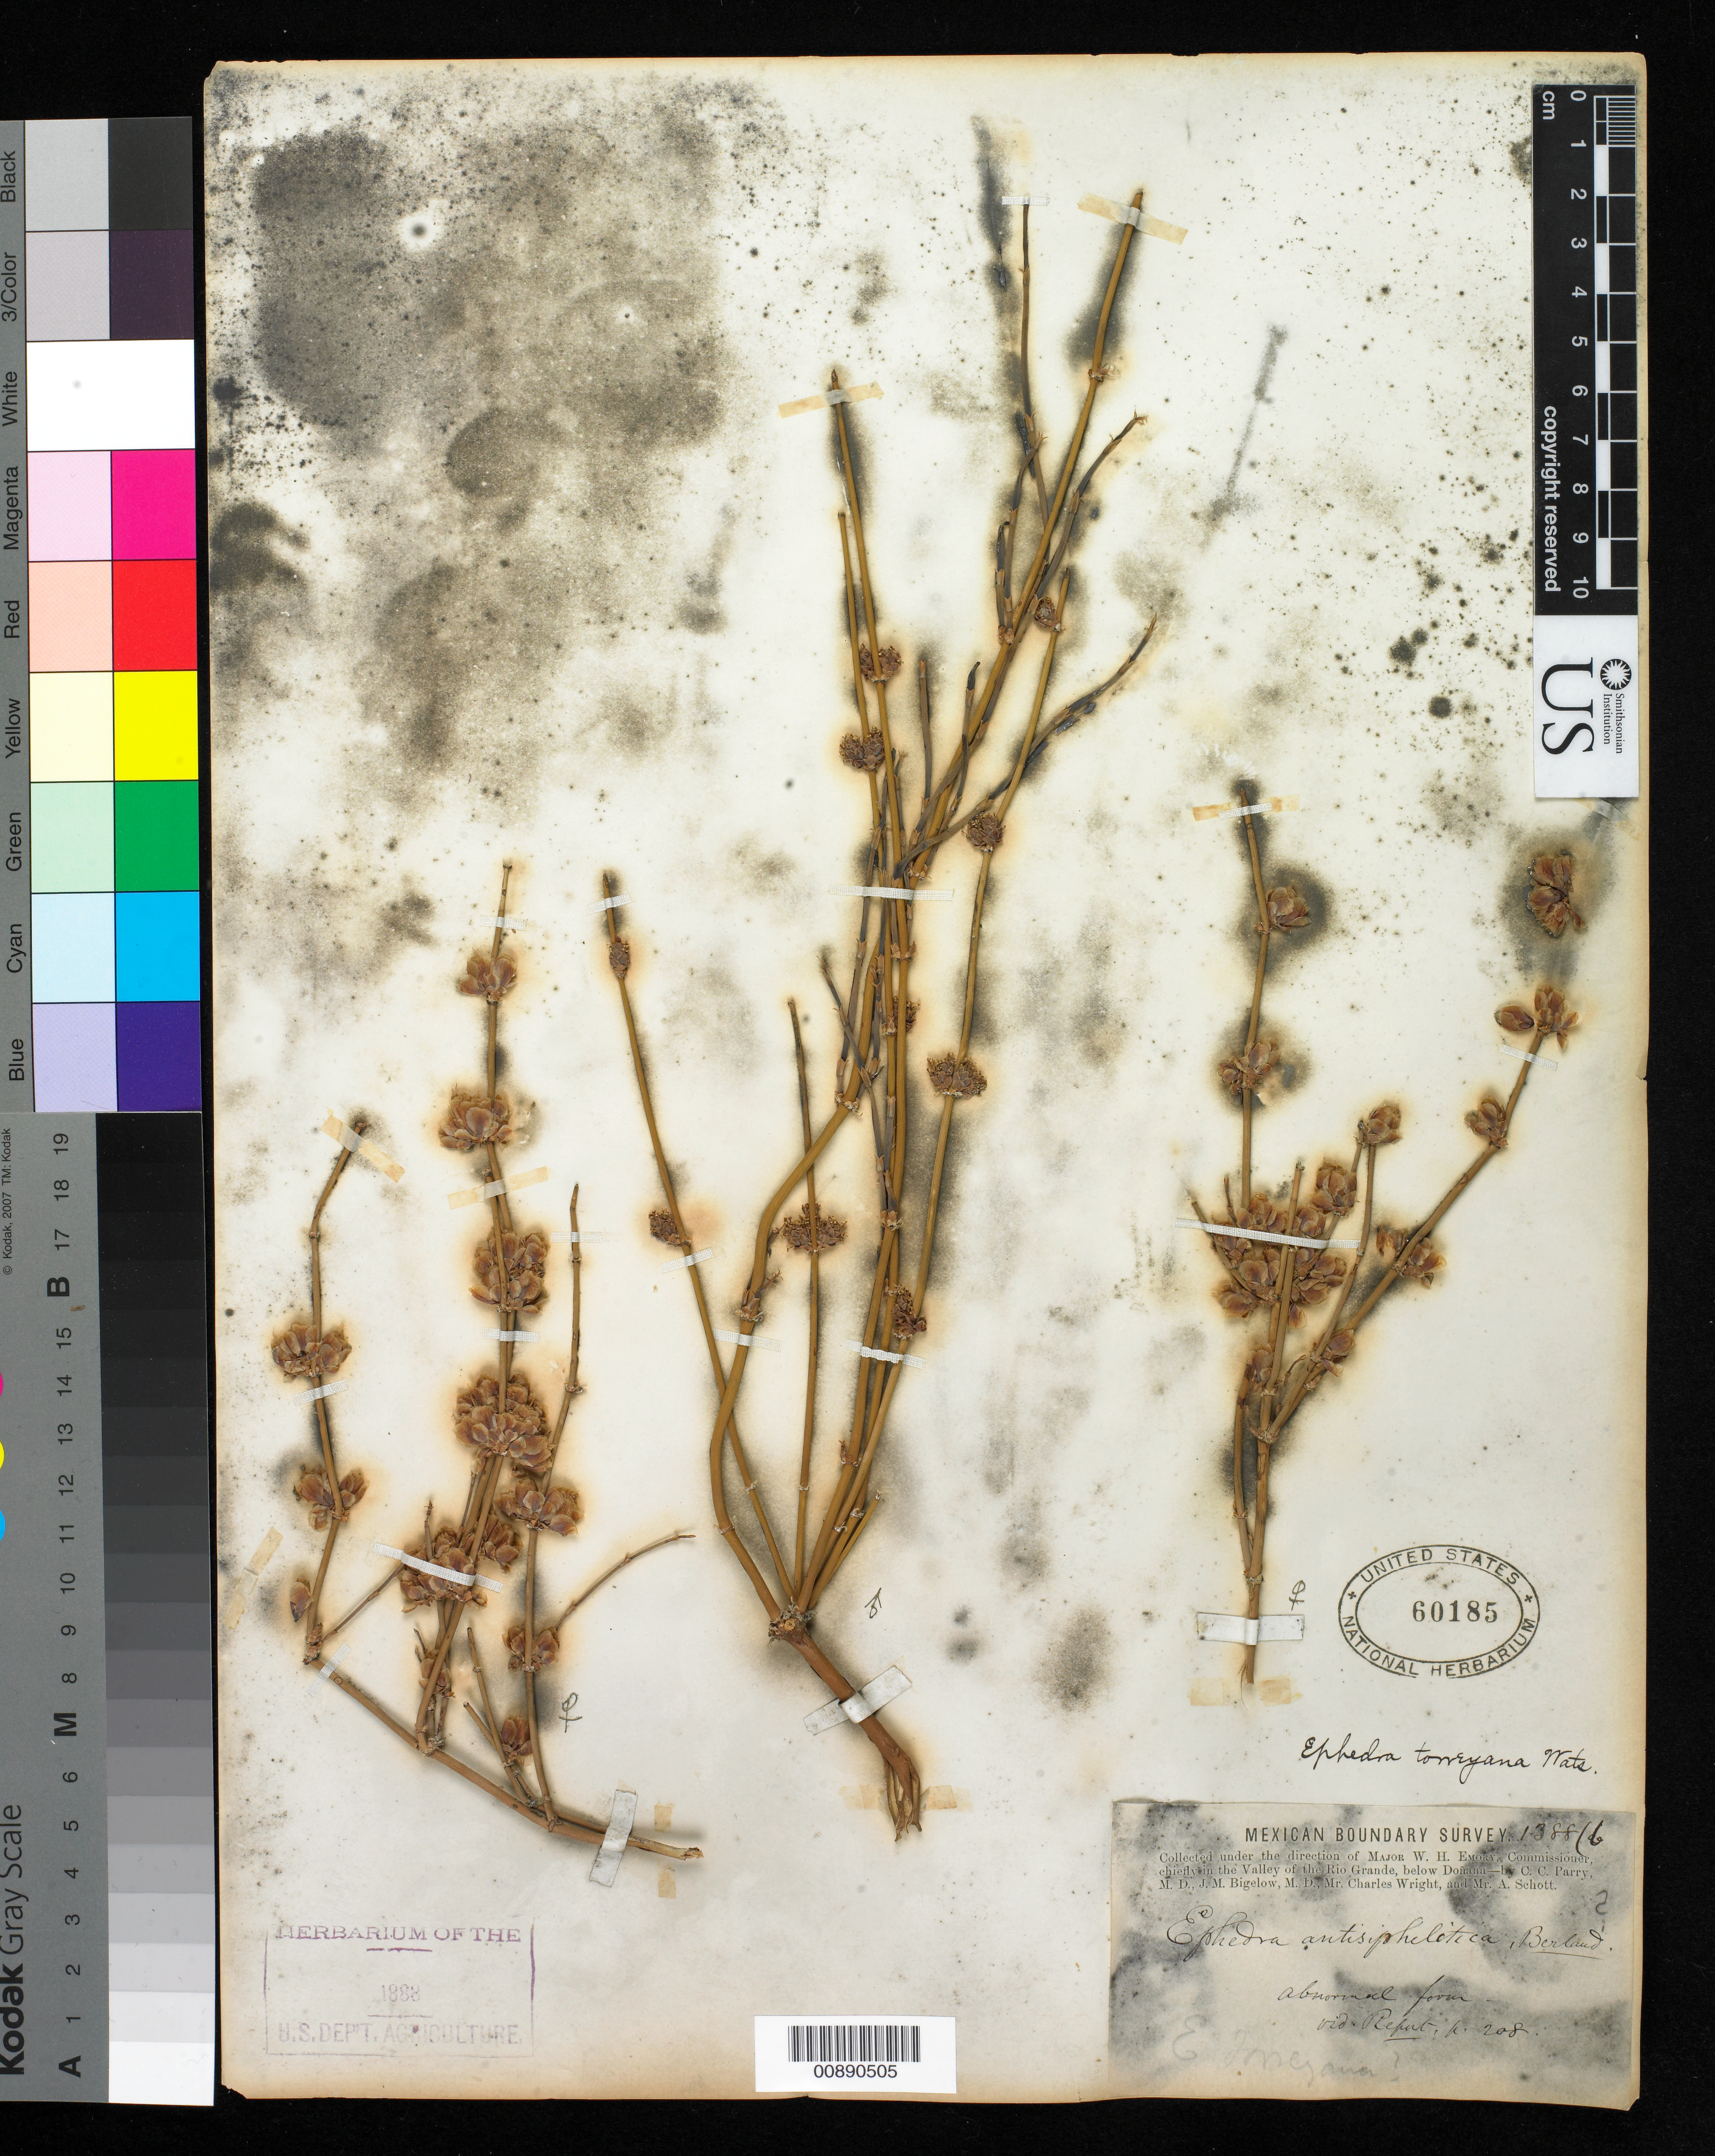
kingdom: Plantae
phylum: Tracheophyta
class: Gnetopsida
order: Ephedrales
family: Ephedraceae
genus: Ephedra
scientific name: Ephedra torreyana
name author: S. Watson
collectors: C. C. Parry, J. M. Bigelow, C. Wright & A. C. V. Schott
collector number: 1388 (b)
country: United States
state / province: New Mexico / Texas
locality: Valley of the Rio Grande, below Doñana.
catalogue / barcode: US 60185